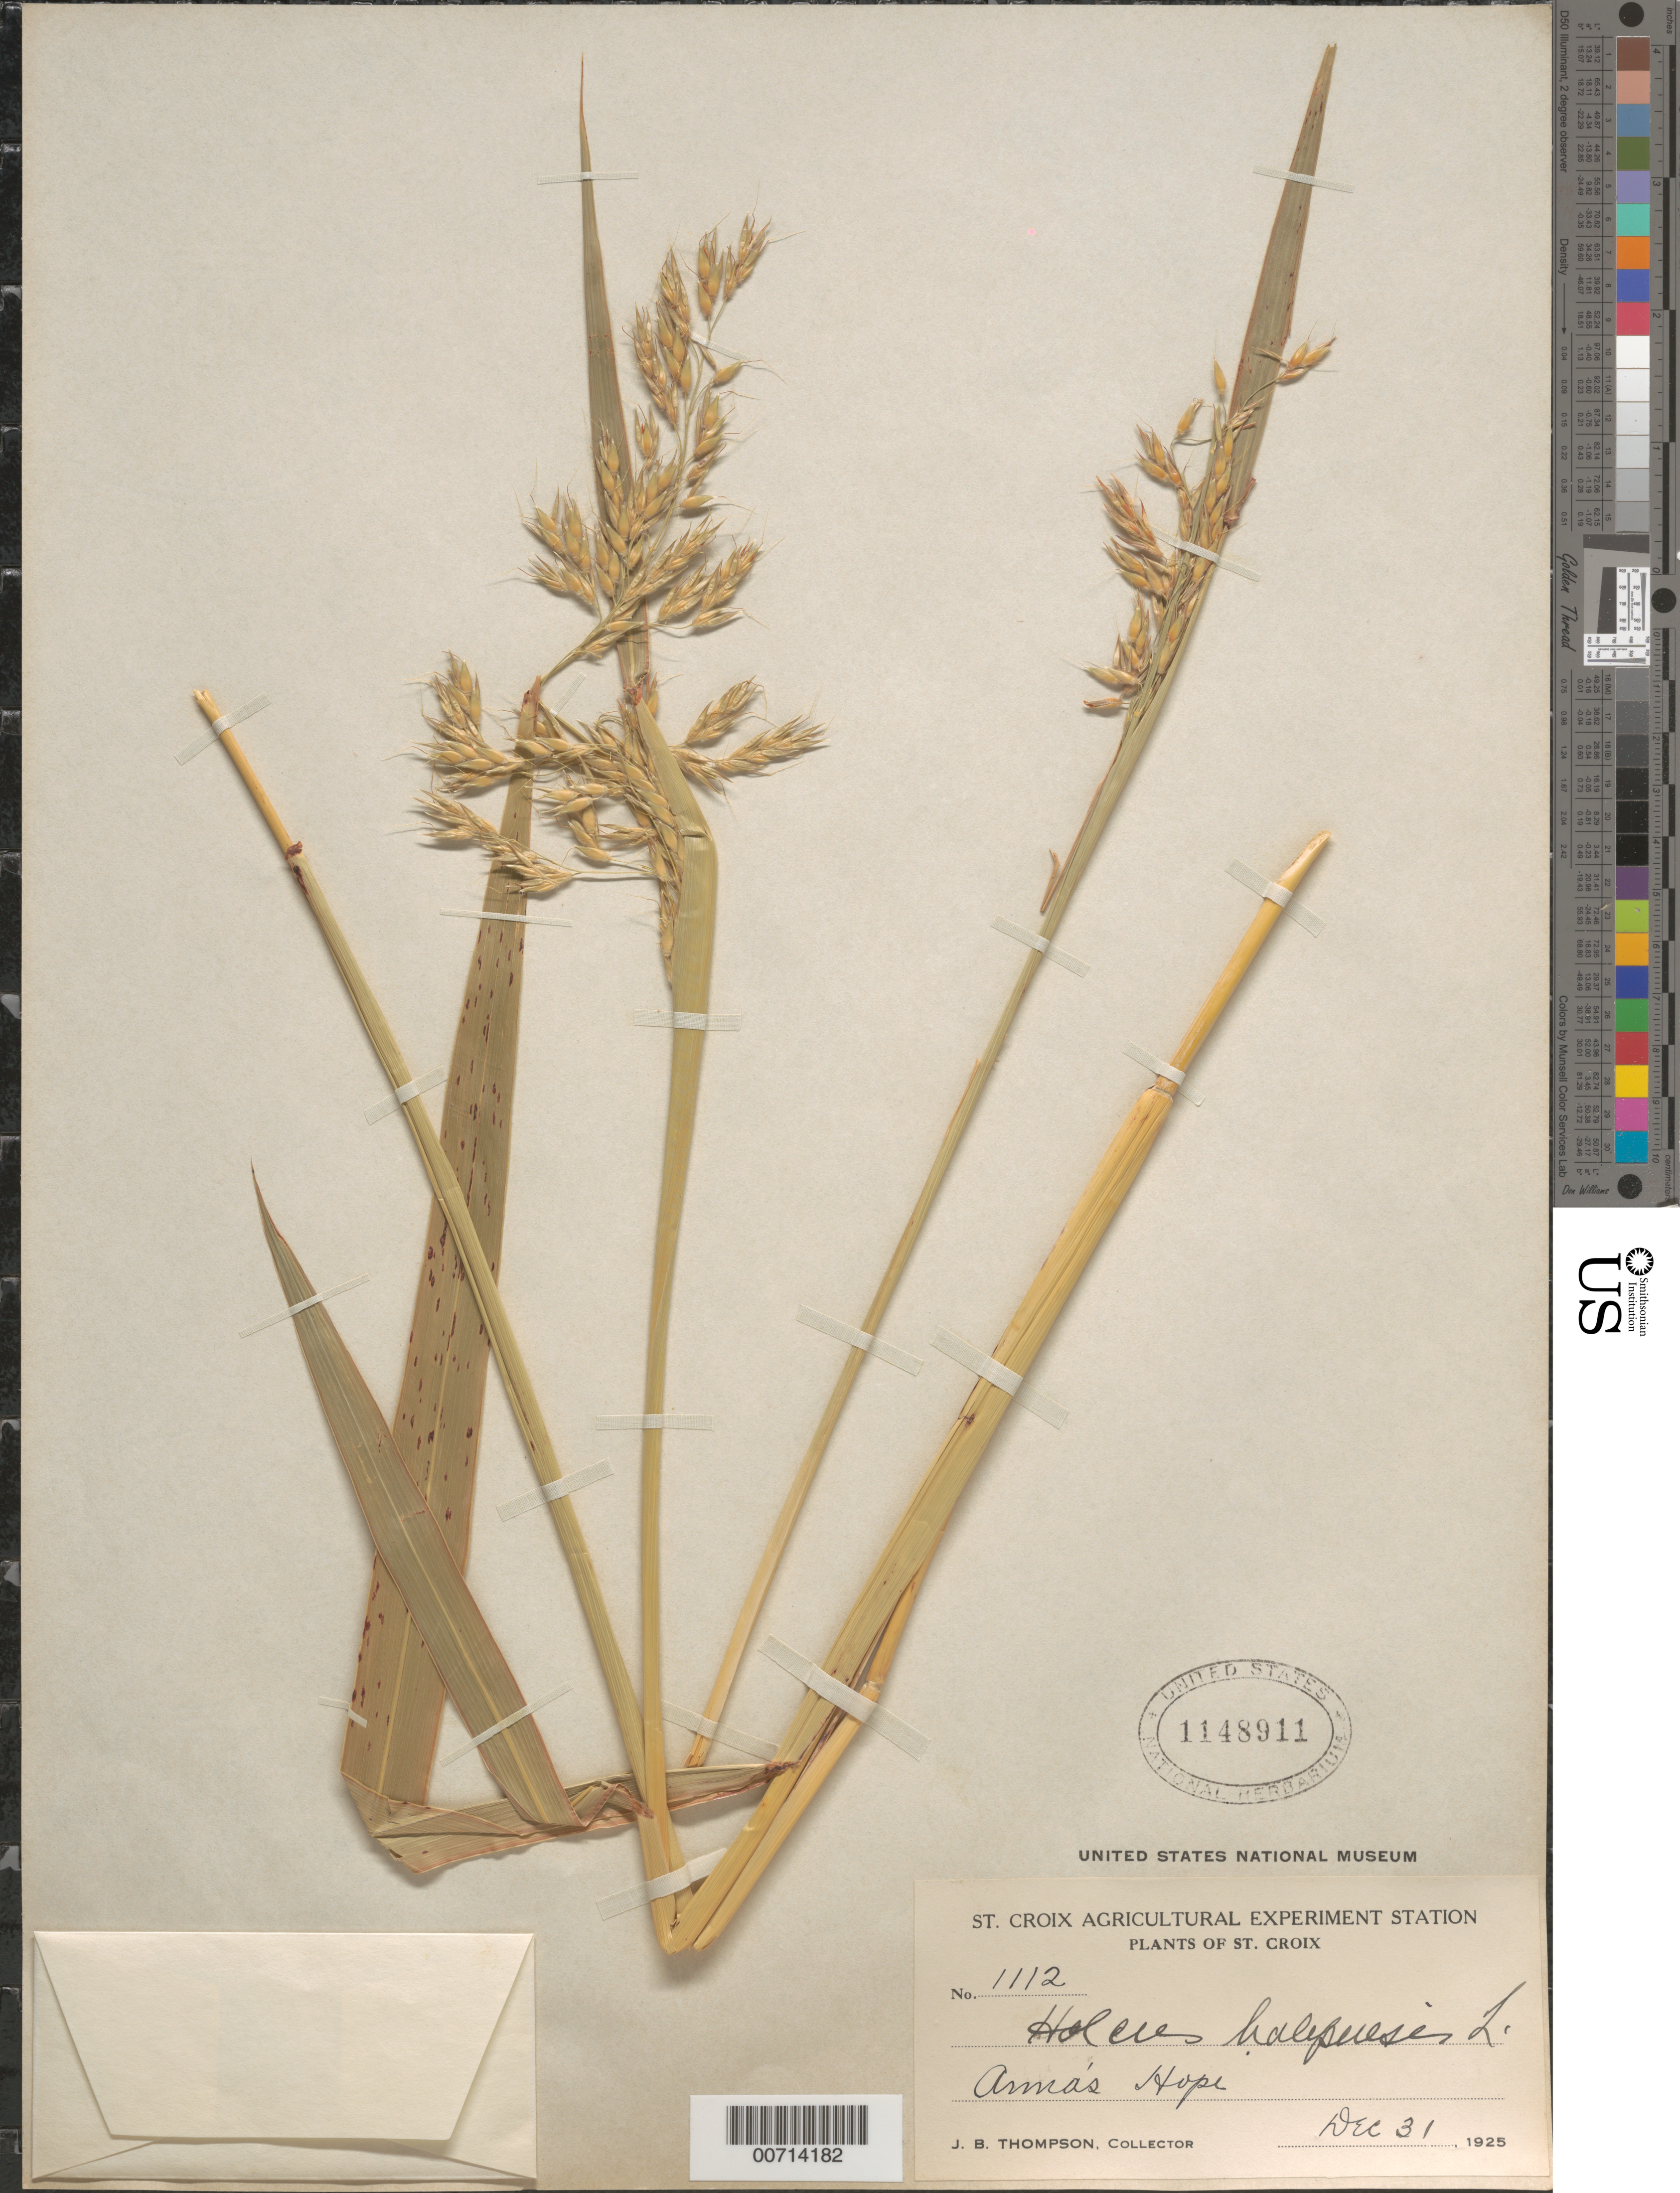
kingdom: Plantae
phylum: Tracheophyta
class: Liliopsida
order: Poales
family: Poaceae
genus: Sorghum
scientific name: Sorghum halepense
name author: (L.) Pers.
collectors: J. B. Thompson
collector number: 1112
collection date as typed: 31 Dec 1925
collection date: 1925-12-31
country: U.S. Virgin Islands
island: St. Croix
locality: Anna's Hope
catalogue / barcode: US 1148911